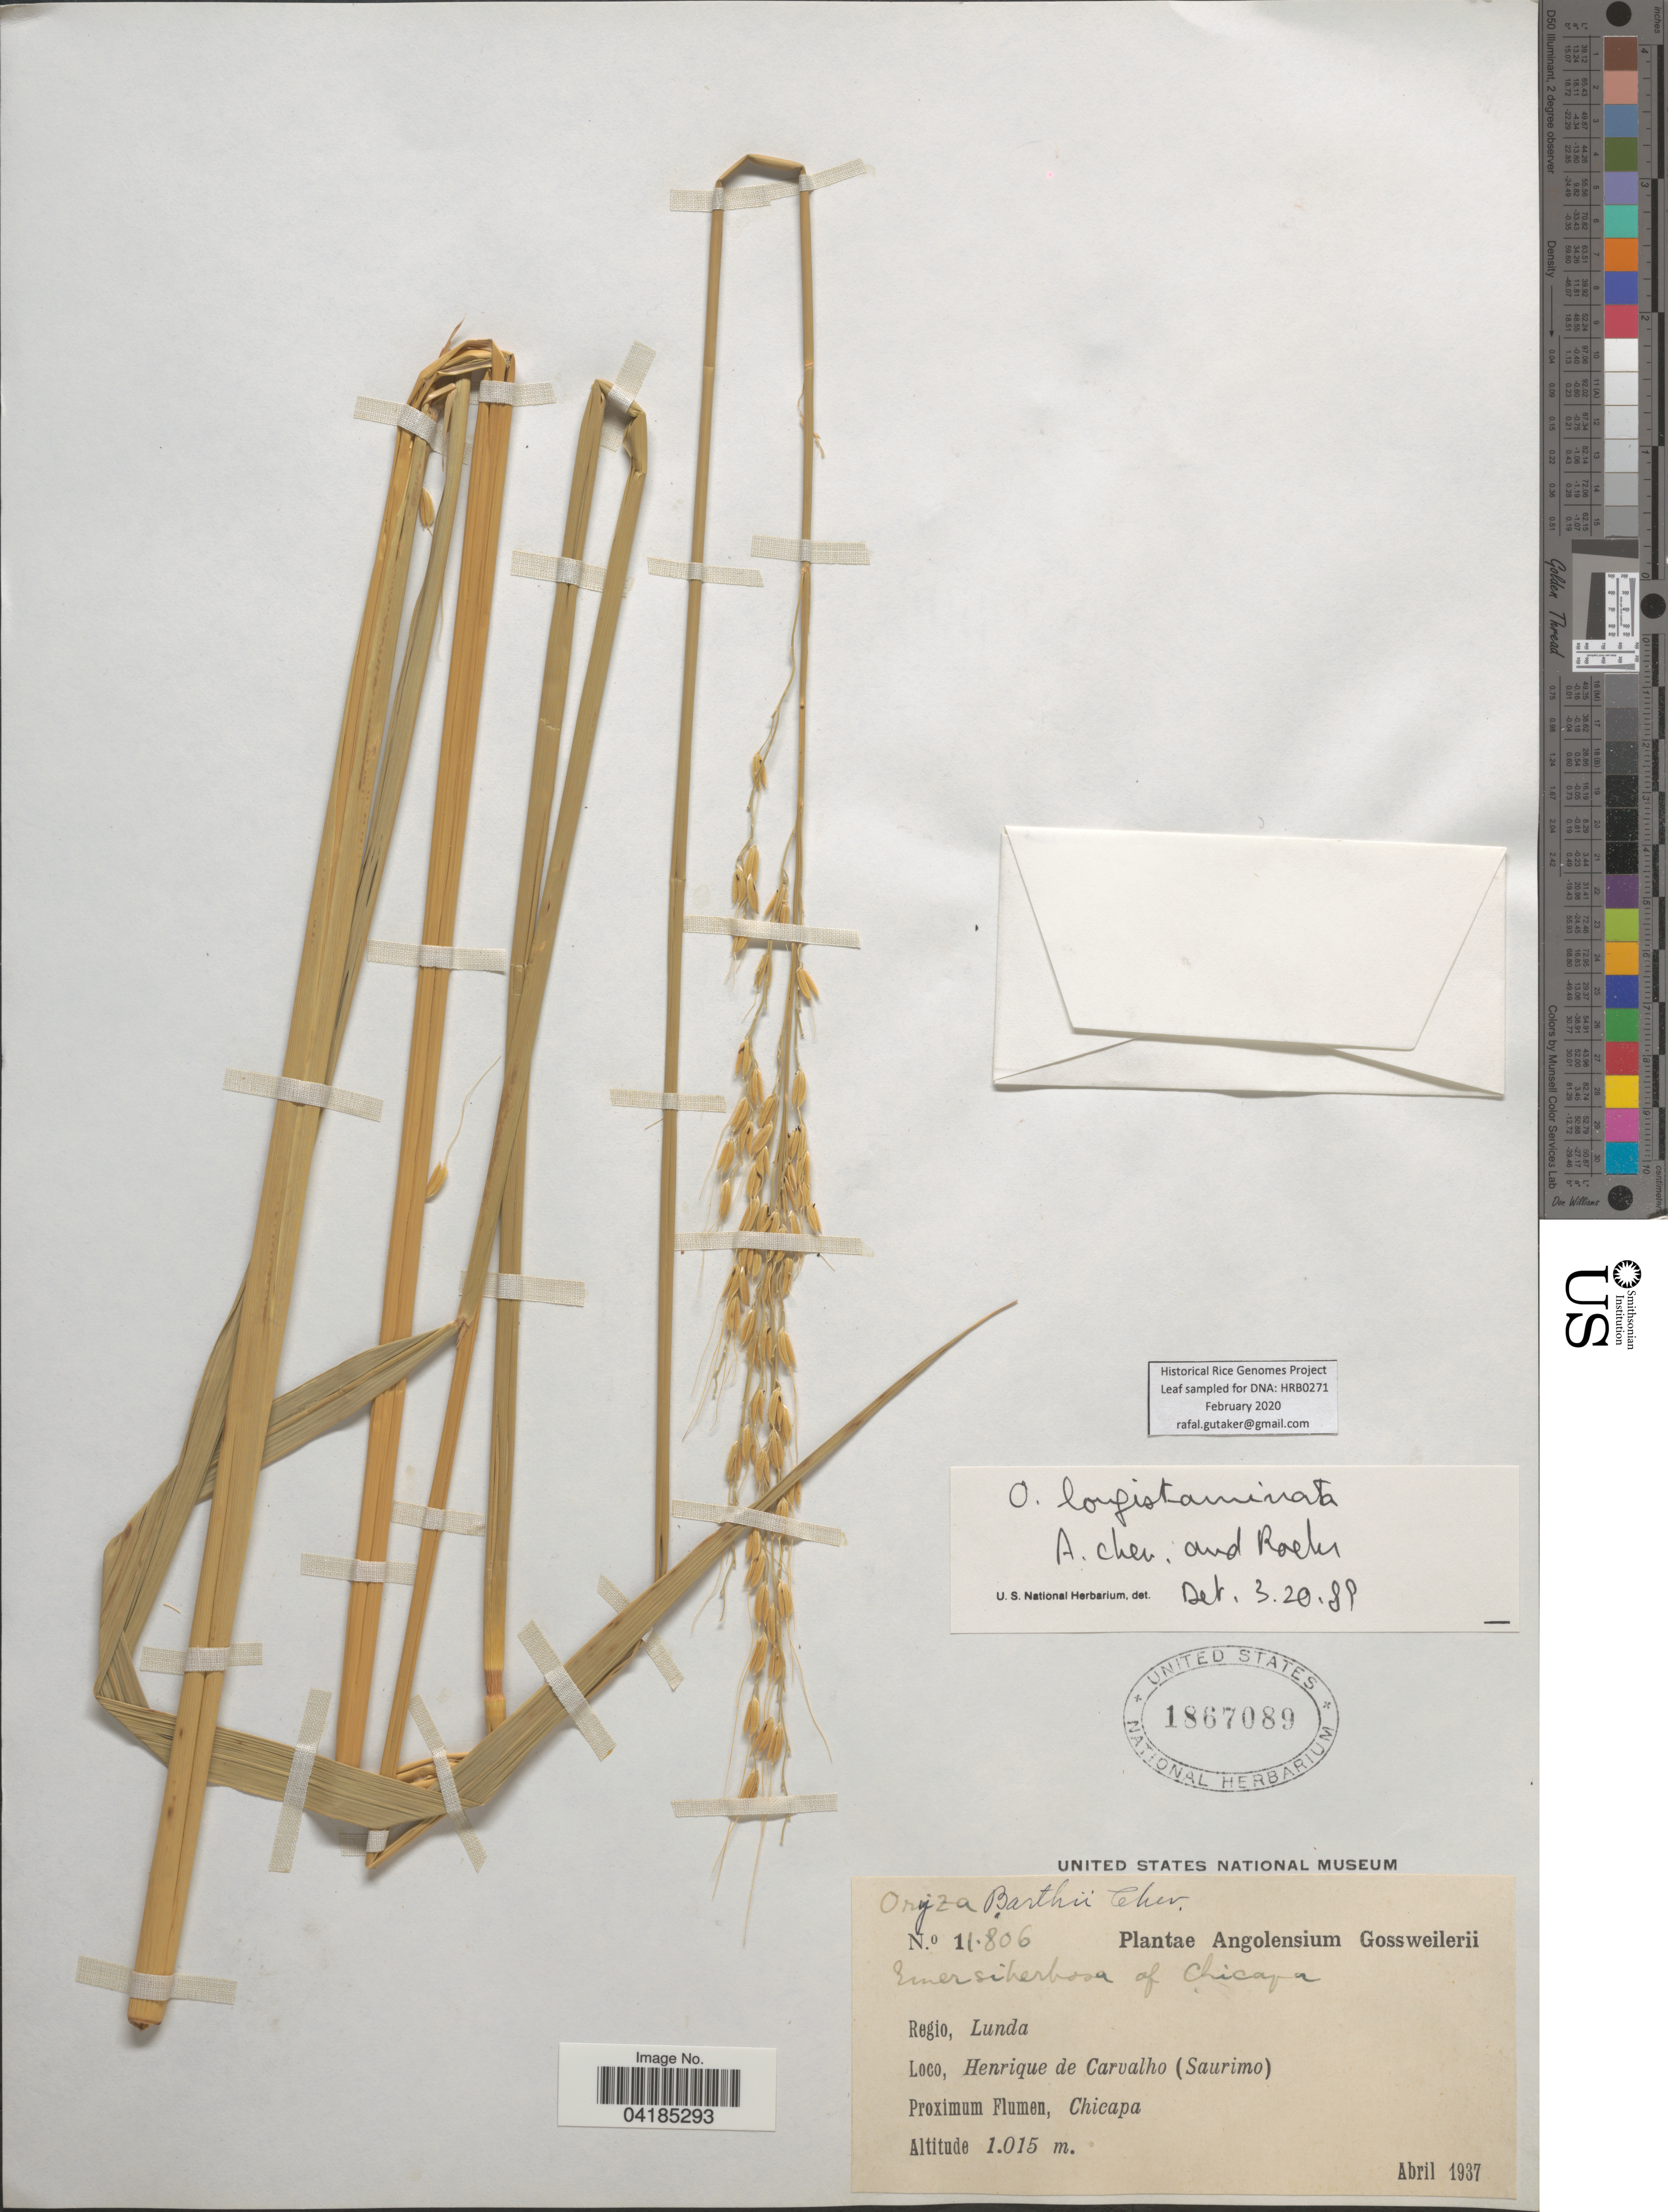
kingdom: Plantae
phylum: Tracheophyta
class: Liliopsida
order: Poales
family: Poaceae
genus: Oryza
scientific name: Oryza longistaminata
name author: A. Chev. & Roehr.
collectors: -. Gossweiler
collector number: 11.806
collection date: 1937-04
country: Angola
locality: Angolensium. Regio, Lunda. Henrique de Carvalho (Saurimo). Proximum Flumen, Chicapa.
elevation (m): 1015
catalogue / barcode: US 1867089